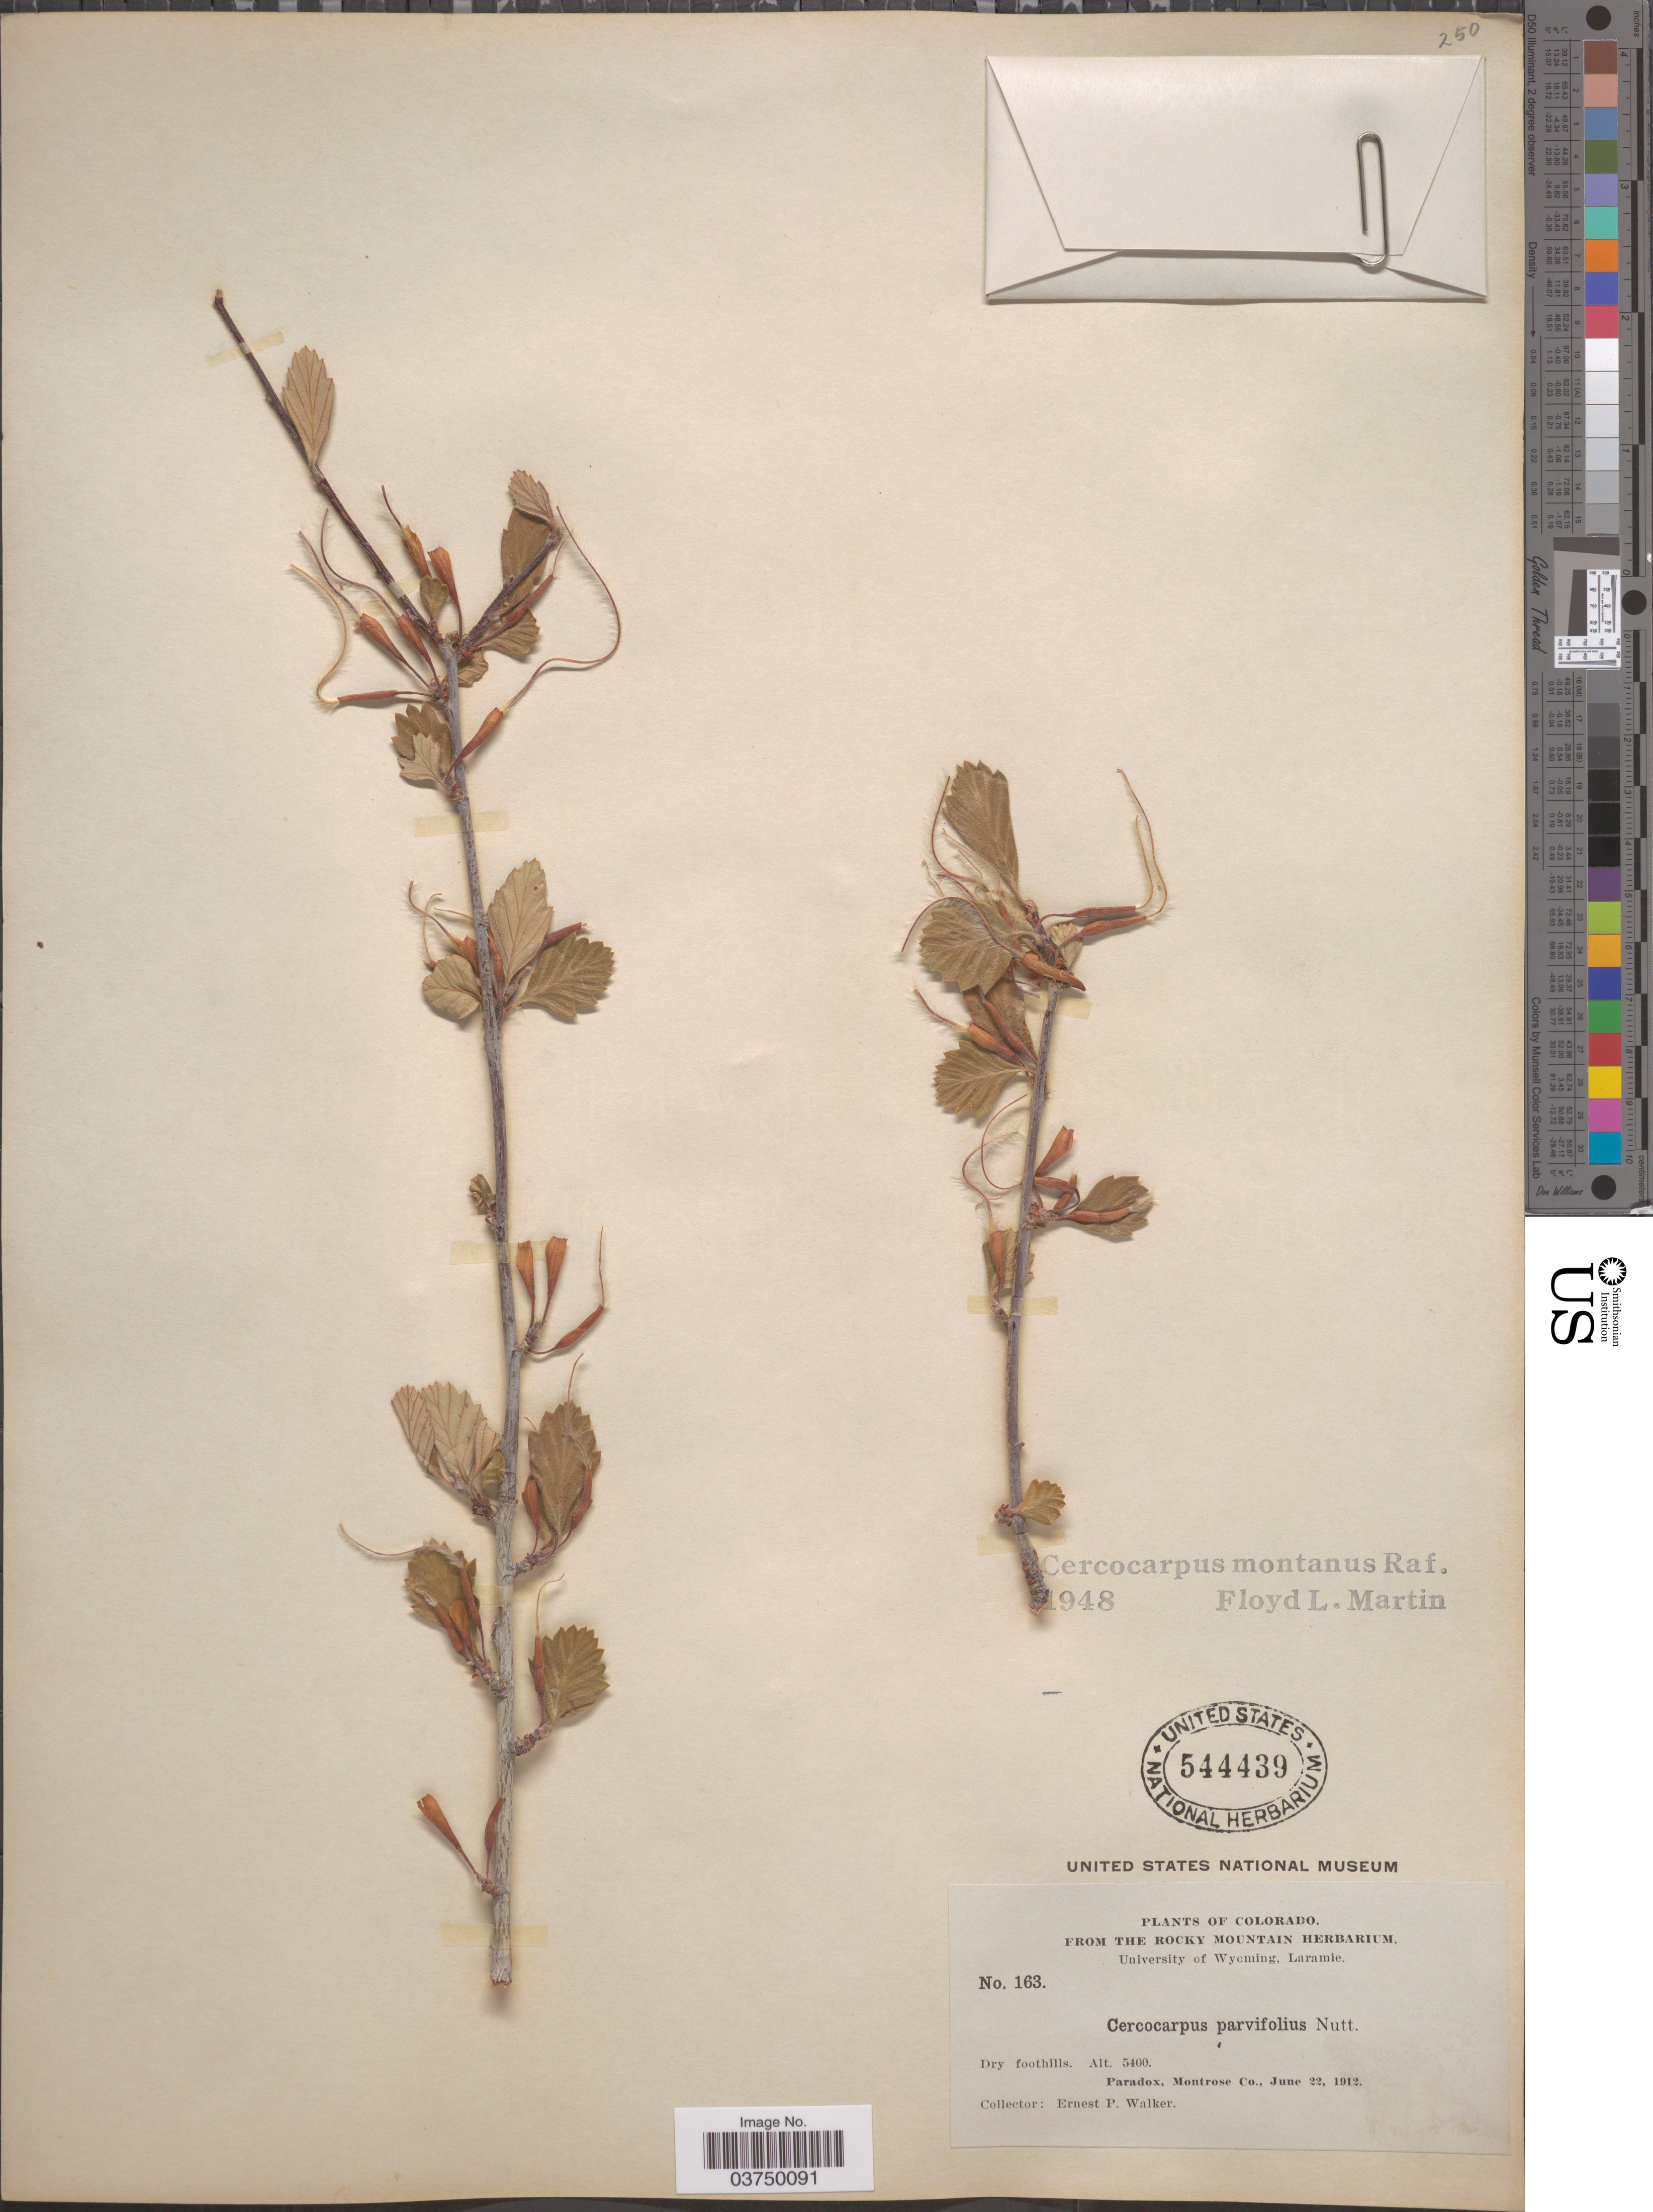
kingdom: Plantae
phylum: Tracheophyta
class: Magnoliopsida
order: Rosales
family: Rosaceae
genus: Cercocarpus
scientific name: Cercocarpus montanus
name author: Raf.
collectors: E. P. Walker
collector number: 163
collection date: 1912-06-22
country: United States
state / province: Colorado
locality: Dry foothills, Paradox, Montrose Co.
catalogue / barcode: US 544439